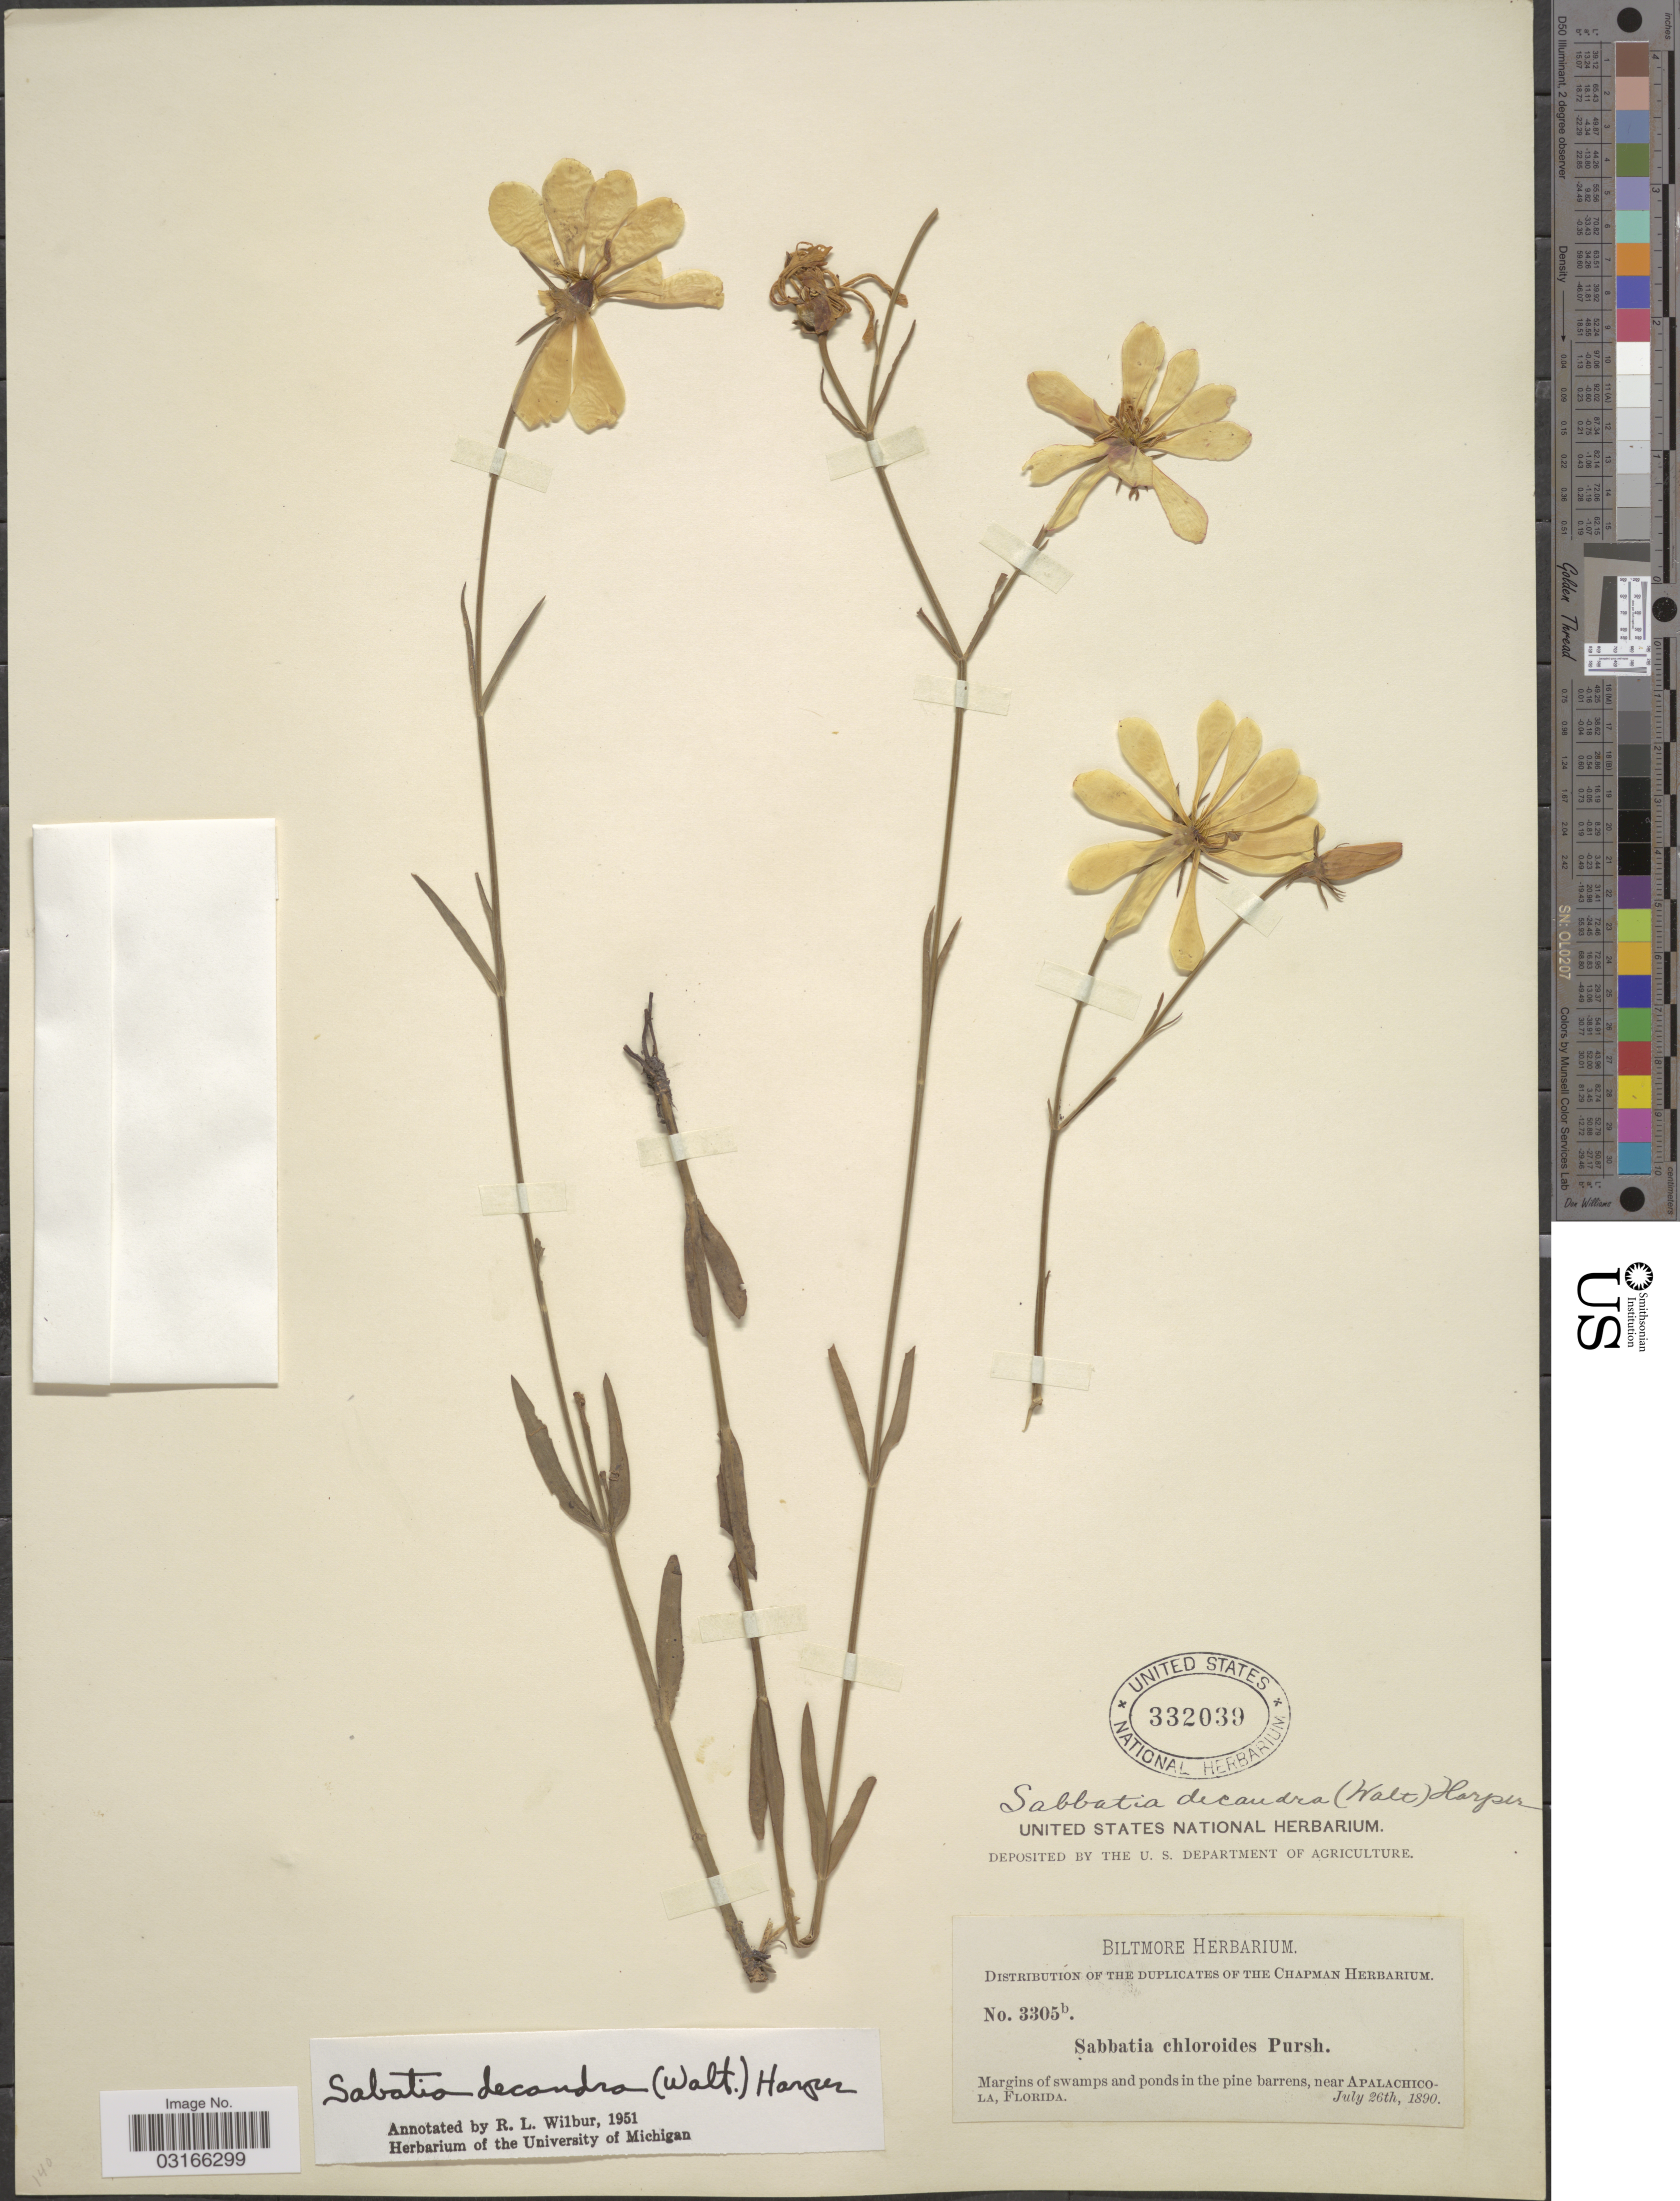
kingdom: Plantae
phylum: Tracheophyta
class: Magnoliopsida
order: Gentianales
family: Gentianaceae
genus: Sabatia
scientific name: Sabatia decandra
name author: (Walter)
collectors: ex herb. Biltmore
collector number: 3305b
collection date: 1890-07-26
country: United States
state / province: Florida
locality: Margins of swamps and ponds in the pine barrens, near Apalachicola.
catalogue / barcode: US 332039